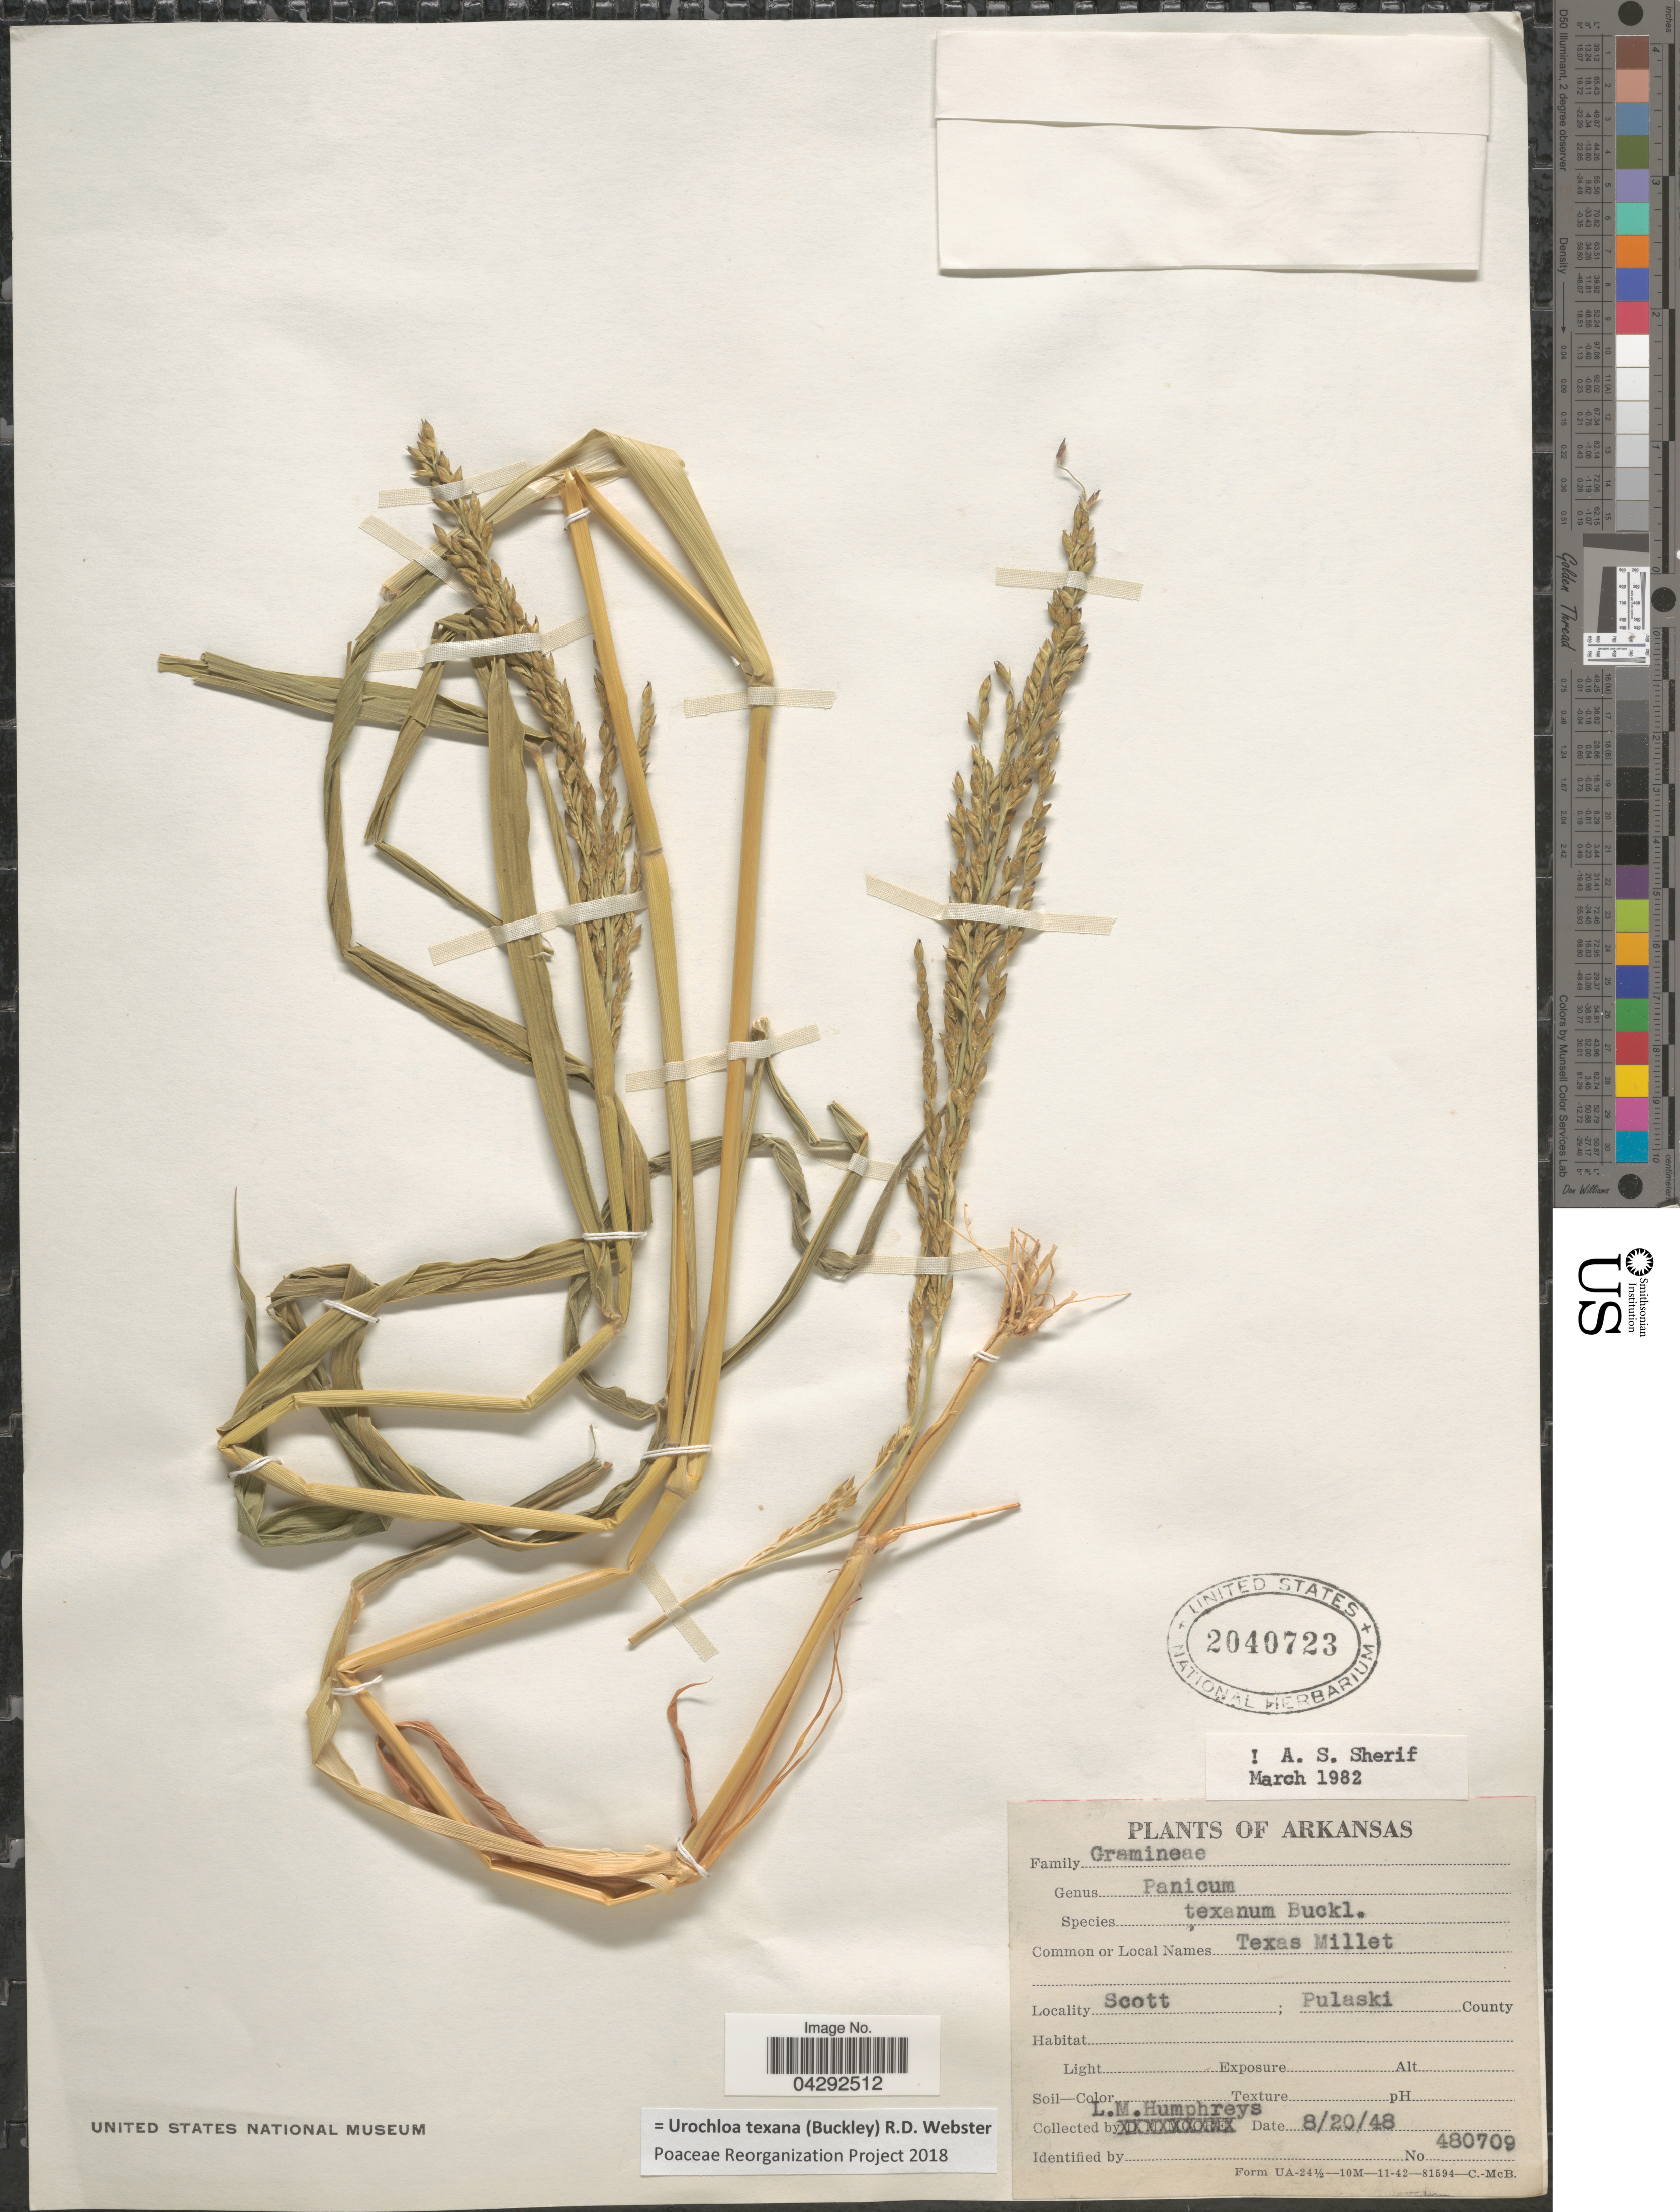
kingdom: Plantae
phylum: Tracheophyta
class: Liliopsida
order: Poales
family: Poaceae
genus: Urochloa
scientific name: Urochloa texana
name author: (Buckley) R.D. Webster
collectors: L. Humphreys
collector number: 480709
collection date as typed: Transcribed d/m/y: 20/8/48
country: United States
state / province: Arkansas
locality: Scott; Pulaski County.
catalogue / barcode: US 2040723